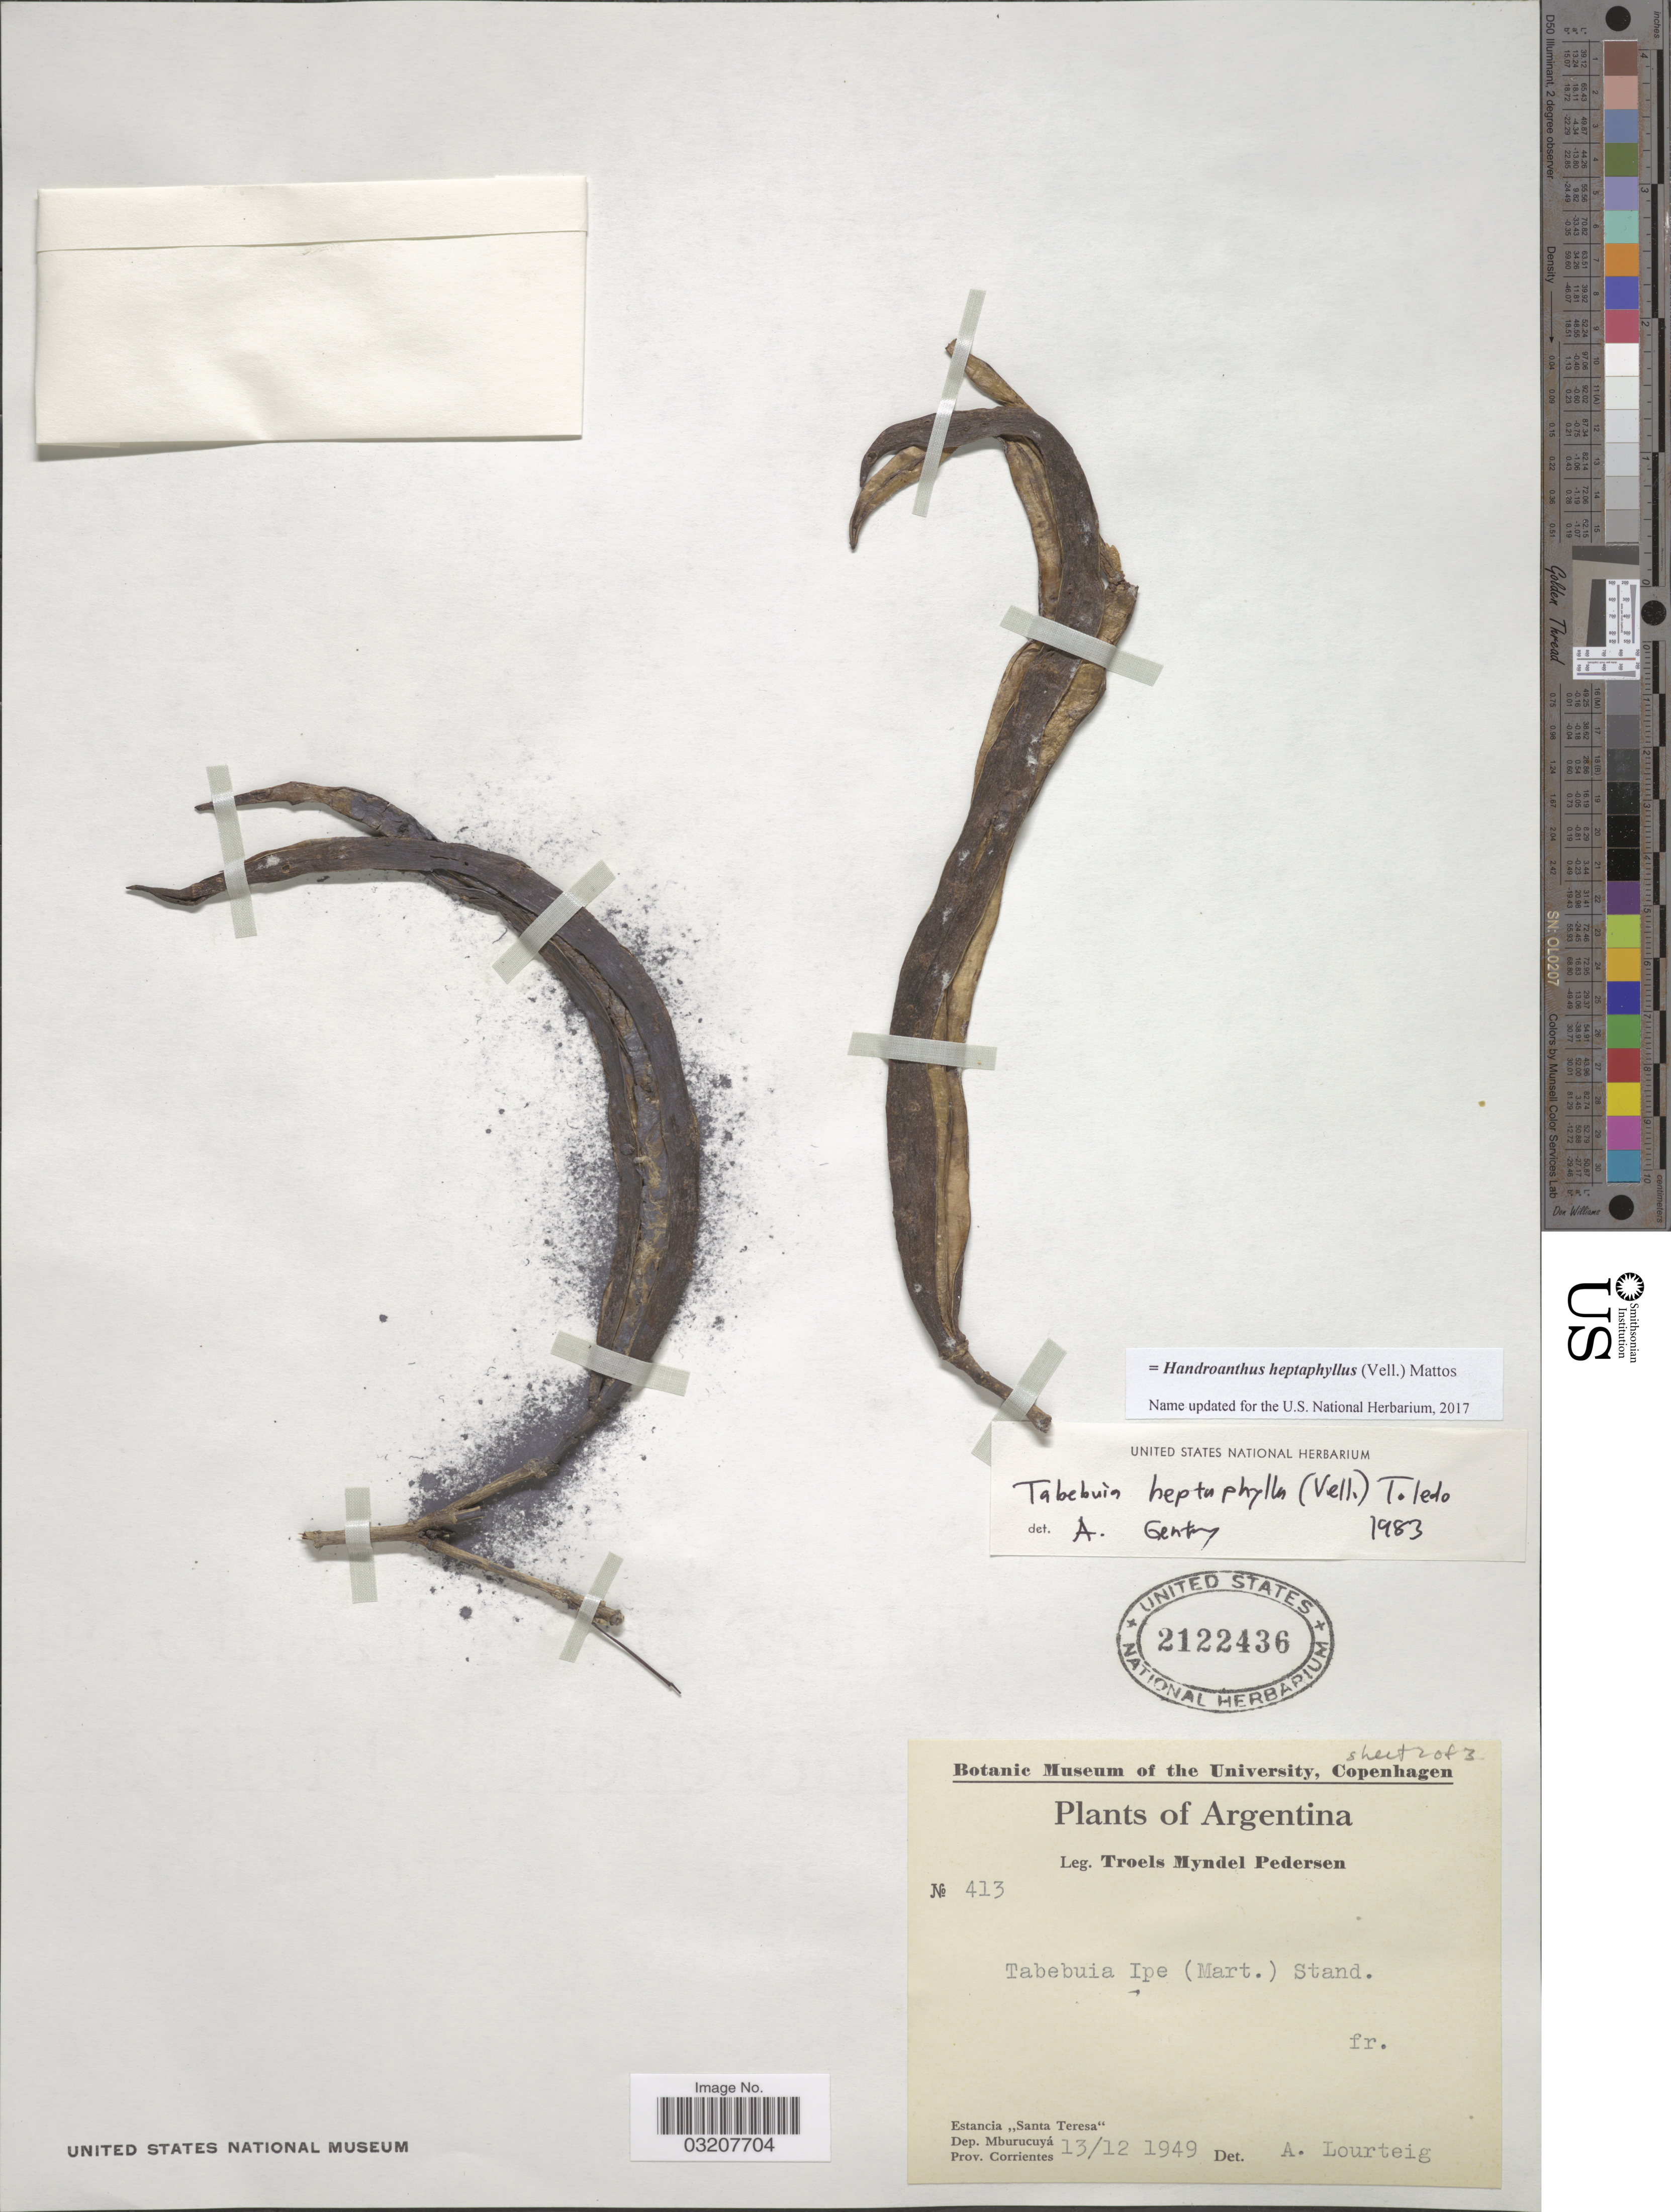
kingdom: Plantae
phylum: Tracheophyta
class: Magnoliopsida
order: Lamiales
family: Bignoniaceae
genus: Handroanthus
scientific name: Handroanthus heptaphyllus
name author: (Vell.) Mattos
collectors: T. Pederson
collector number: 413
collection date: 1949-12-13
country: Argentina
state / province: Corrientes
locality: Estancia "Santa Teresa", Dep. Mburucuyá.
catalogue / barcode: US 2122436